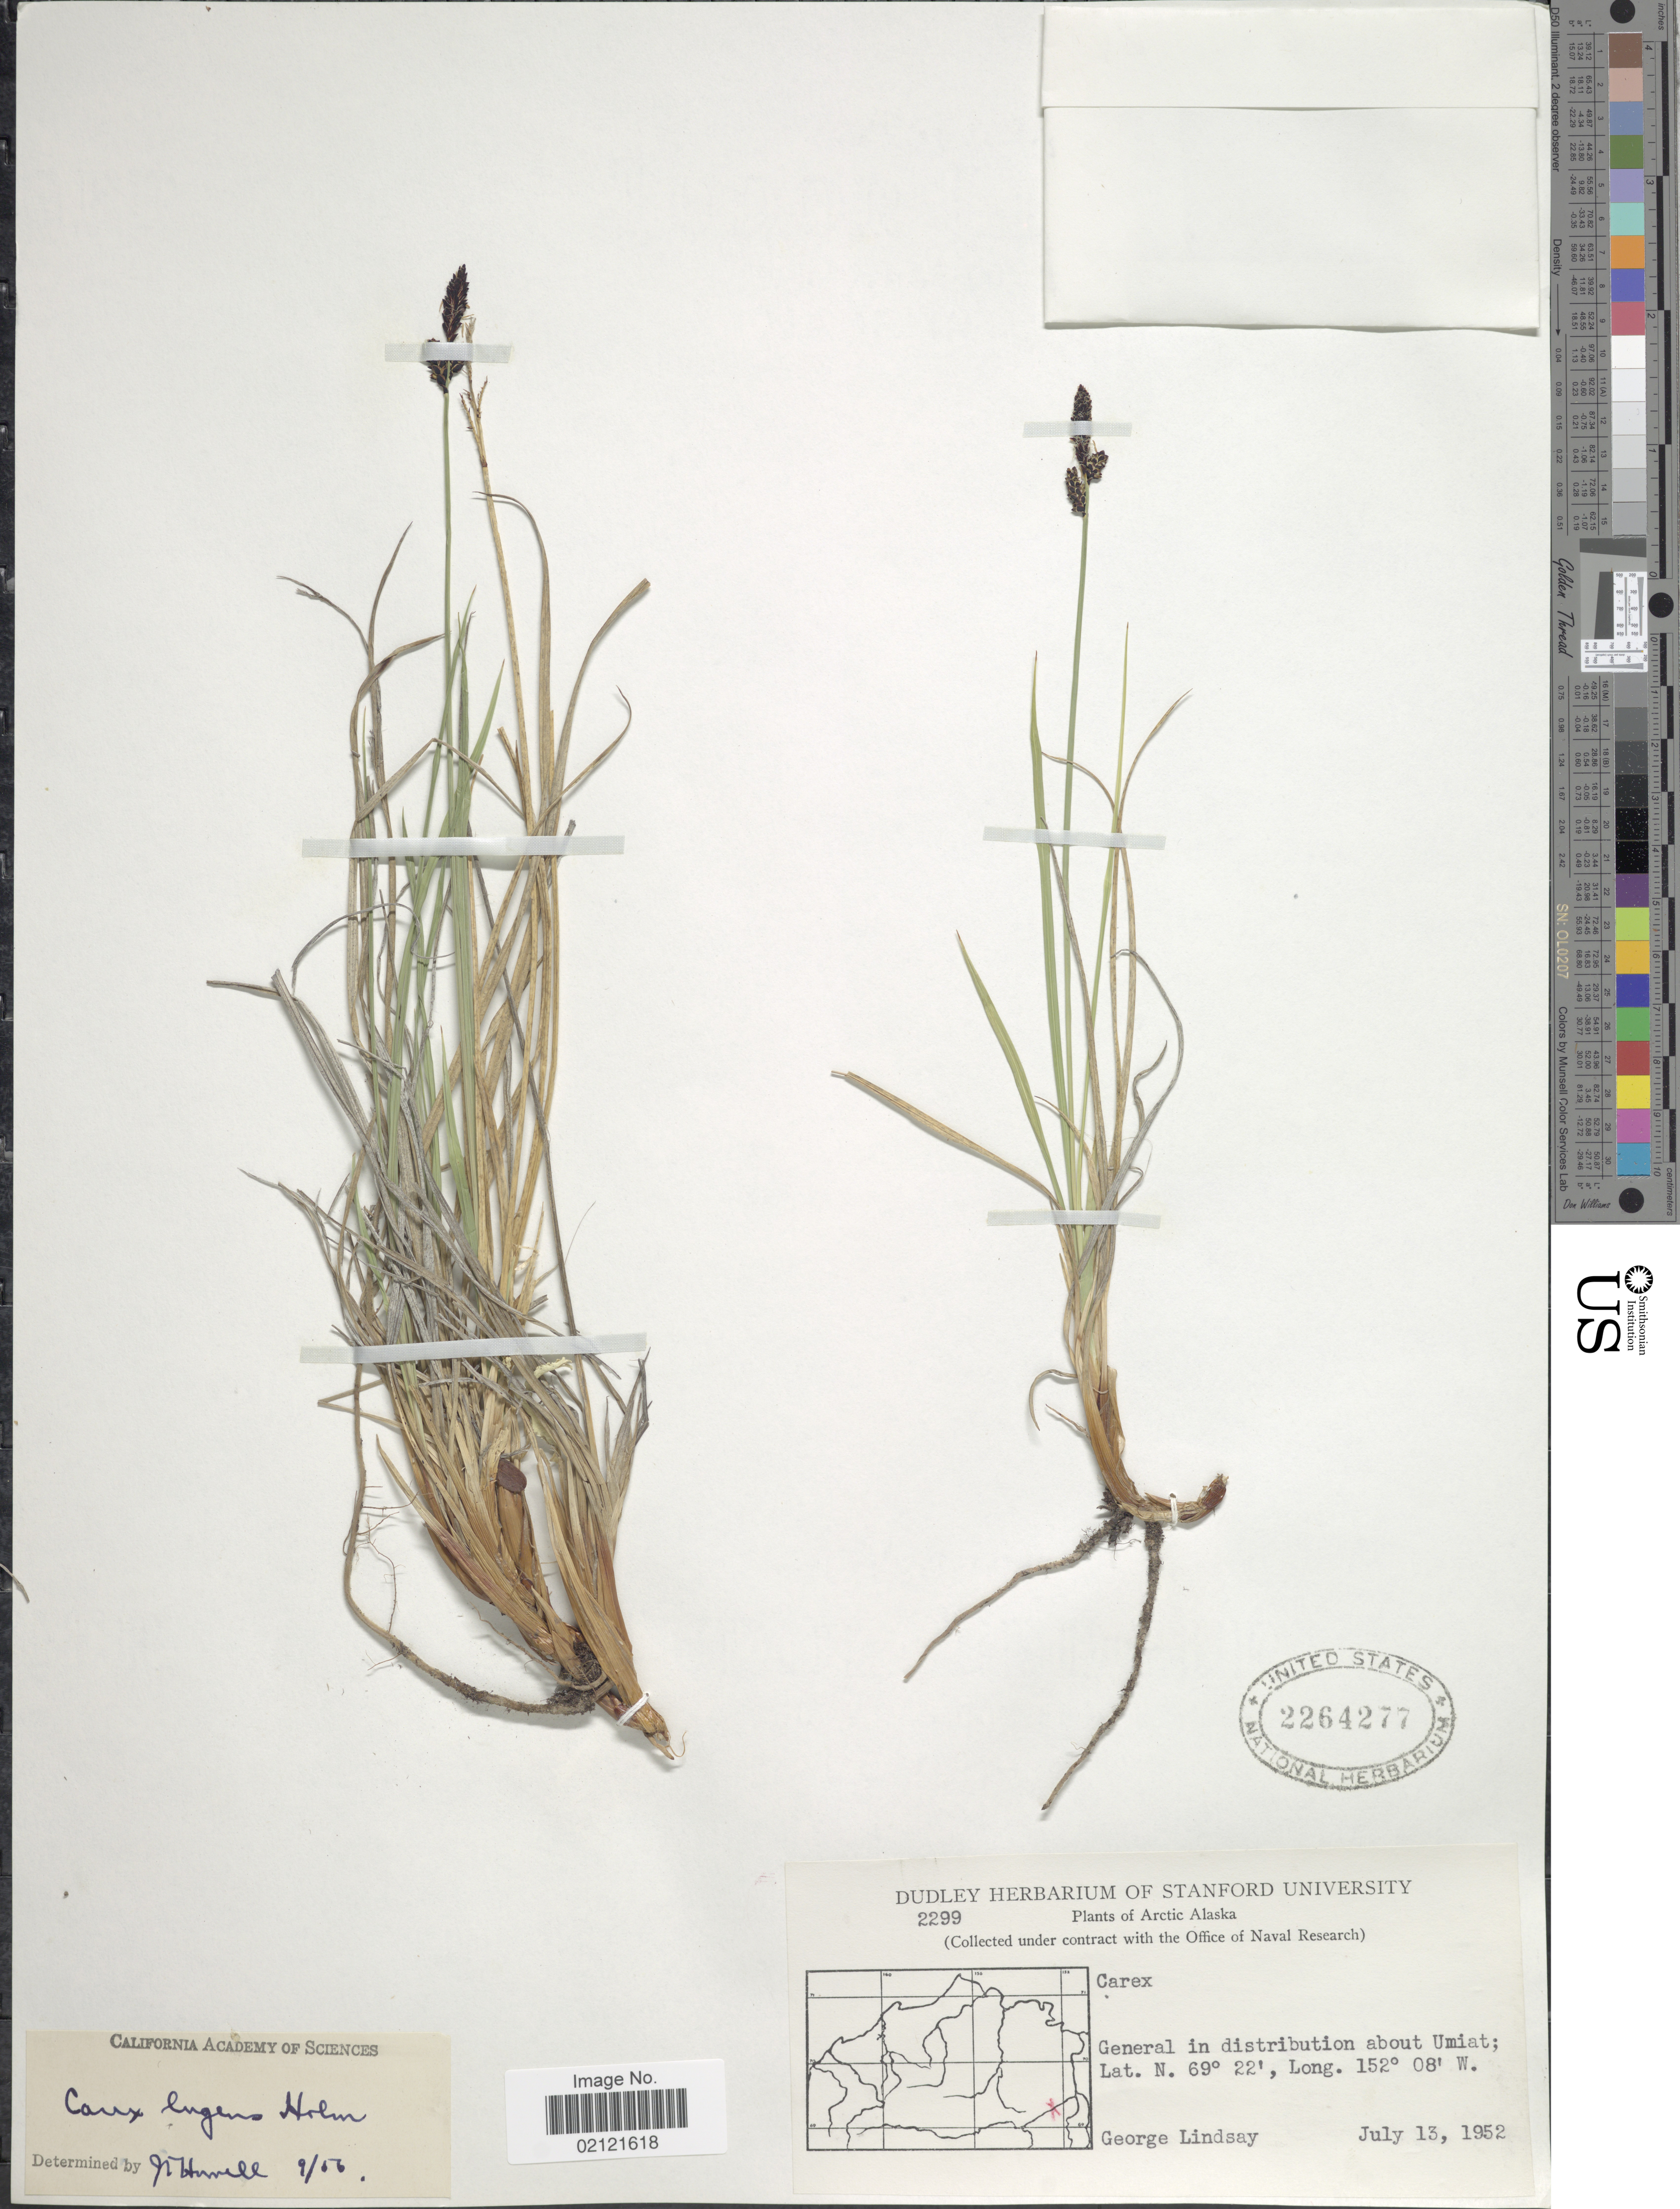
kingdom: Plantae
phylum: Tracheophyta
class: Liliopsida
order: Poales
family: Cyperaceae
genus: Carex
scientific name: Carex bigelowii subsp. lugens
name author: (Holm) T.V. Egorova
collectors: G. Lindsay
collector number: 2299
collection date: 1952-07-13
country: United States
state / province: Alaska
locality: Arctic Alaska, General in distribution about Umiat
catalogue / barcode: US 2264277